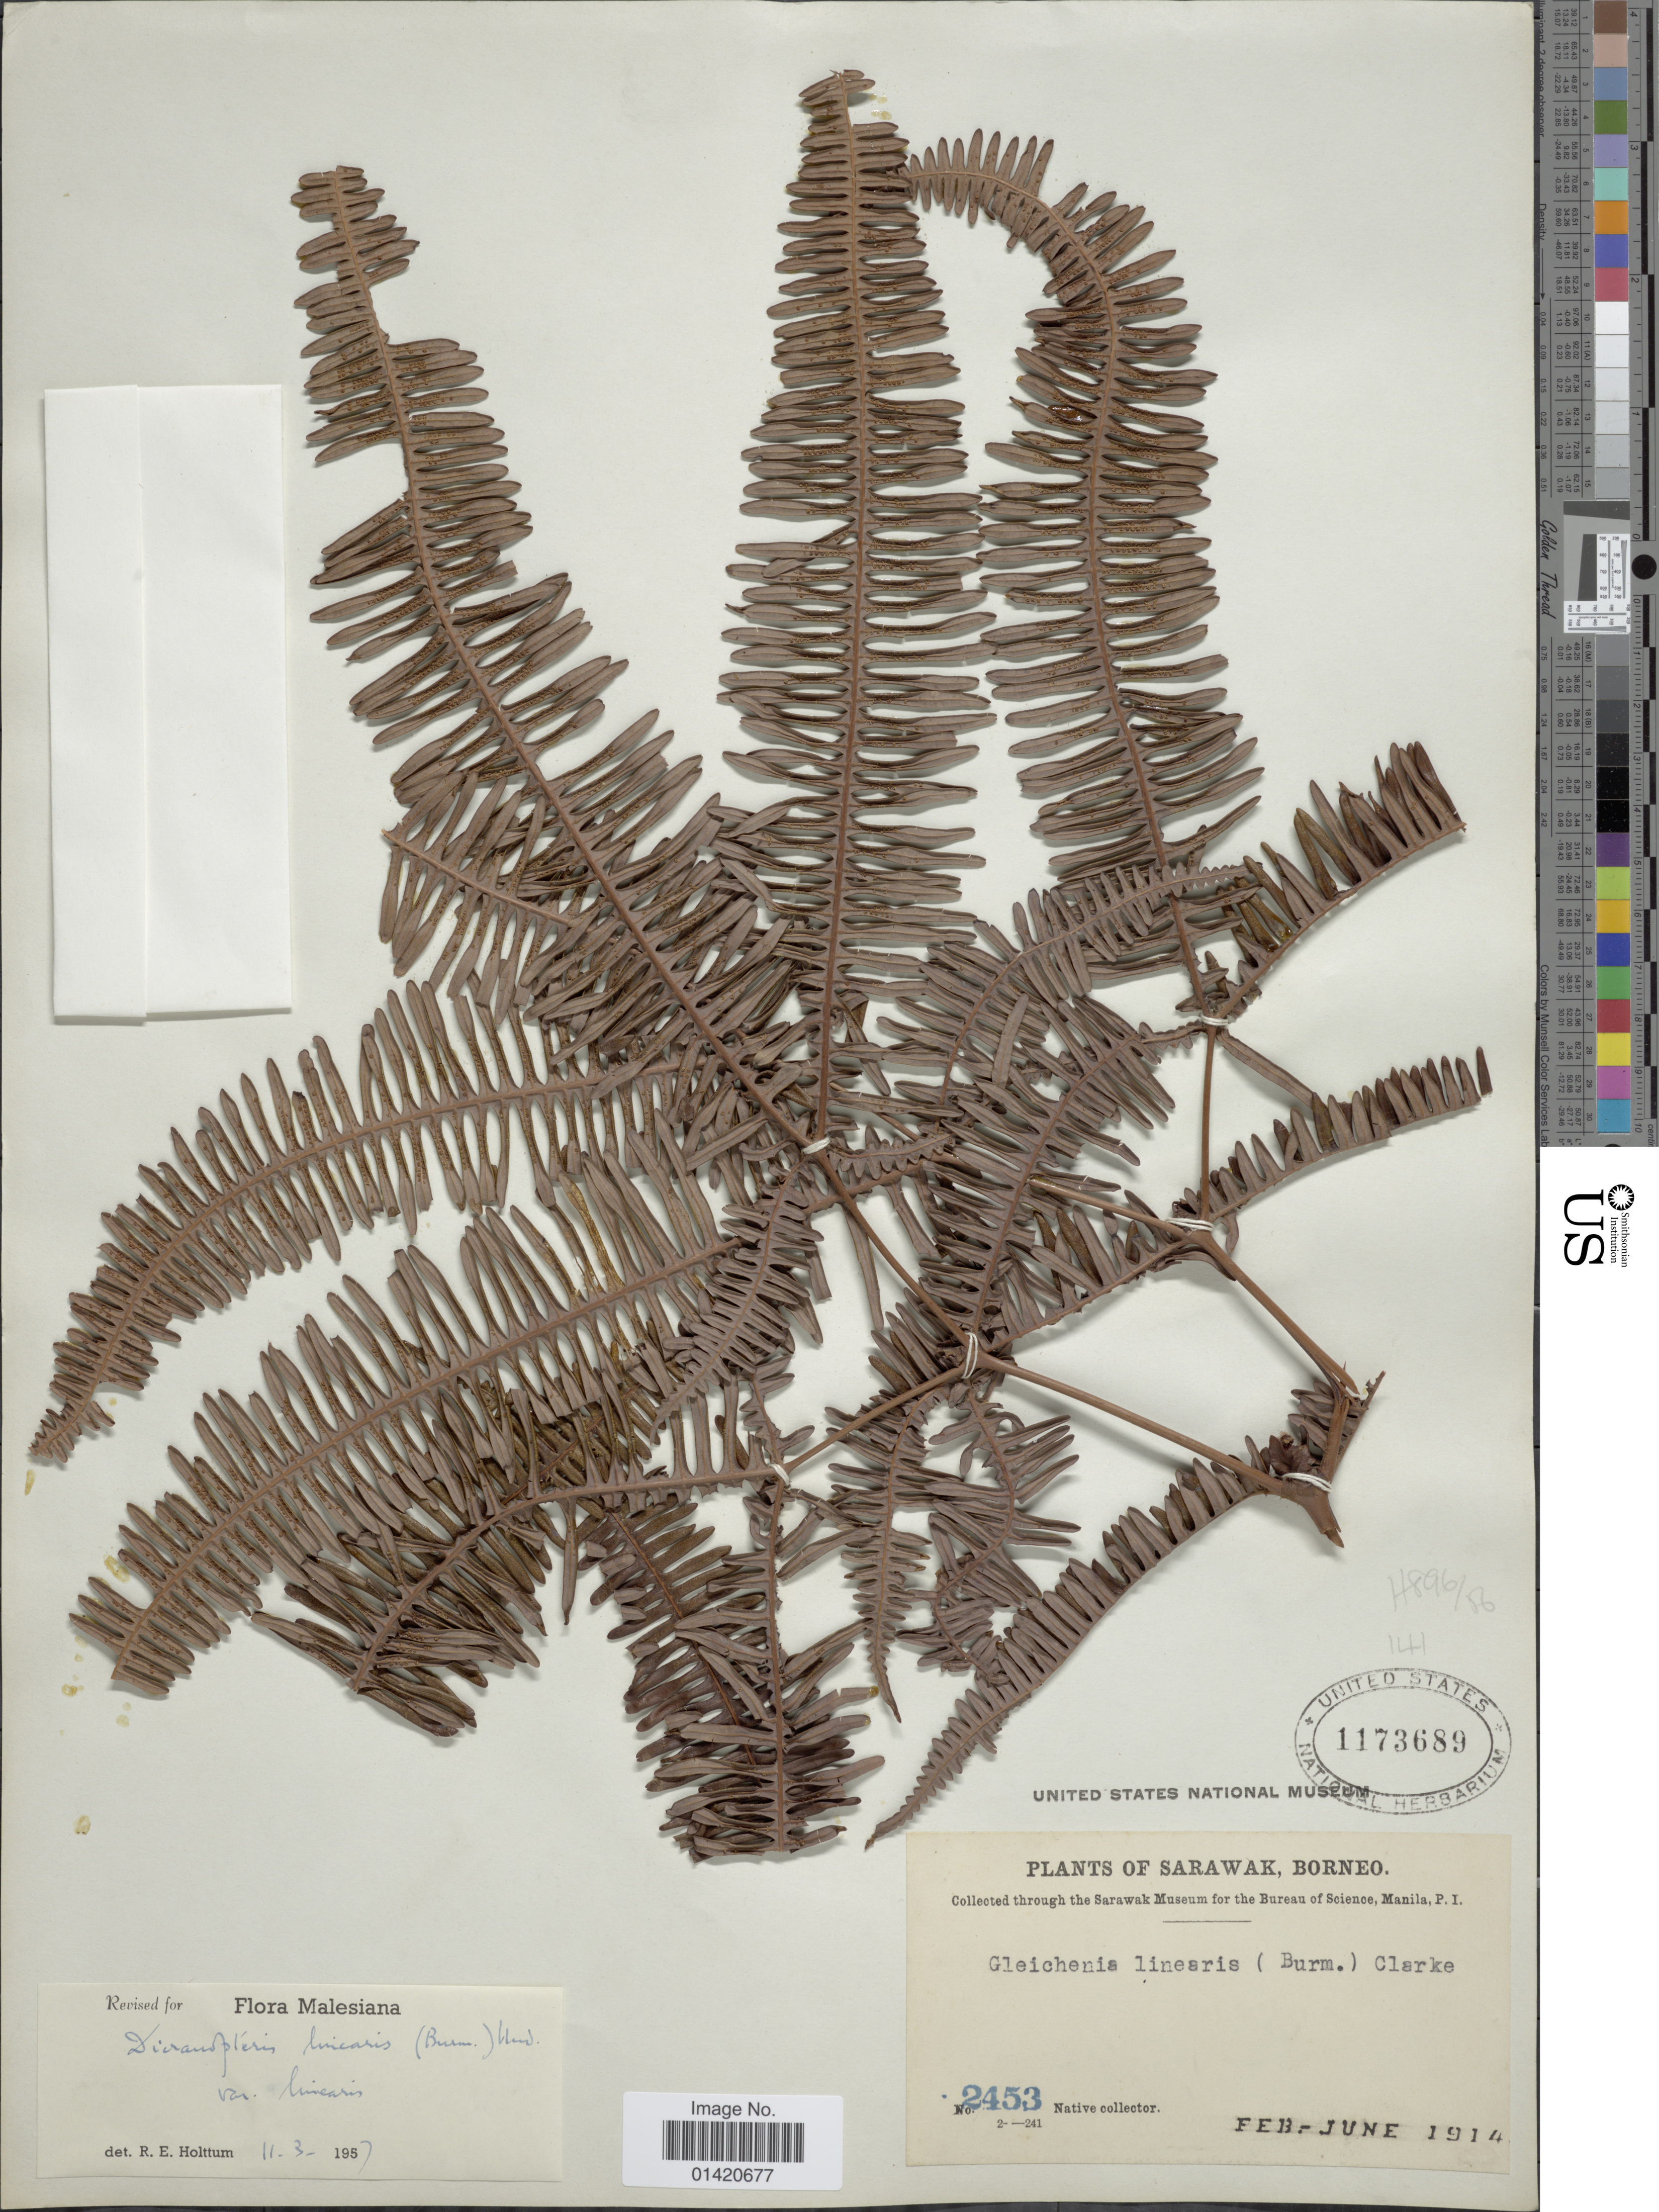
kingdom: Plantae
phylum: Tracheophyta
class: Polypodiopsida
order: Gleicheniales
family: Gleicheniaceae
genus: Dicranopteris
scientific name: Dicranopteris linearis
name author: (Burm. f.) Underw.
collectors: Native collector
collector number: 2453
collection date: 1914-02/1914-06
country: Malaysia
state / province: Sarawak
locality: Borneo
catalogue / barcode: US 1173689